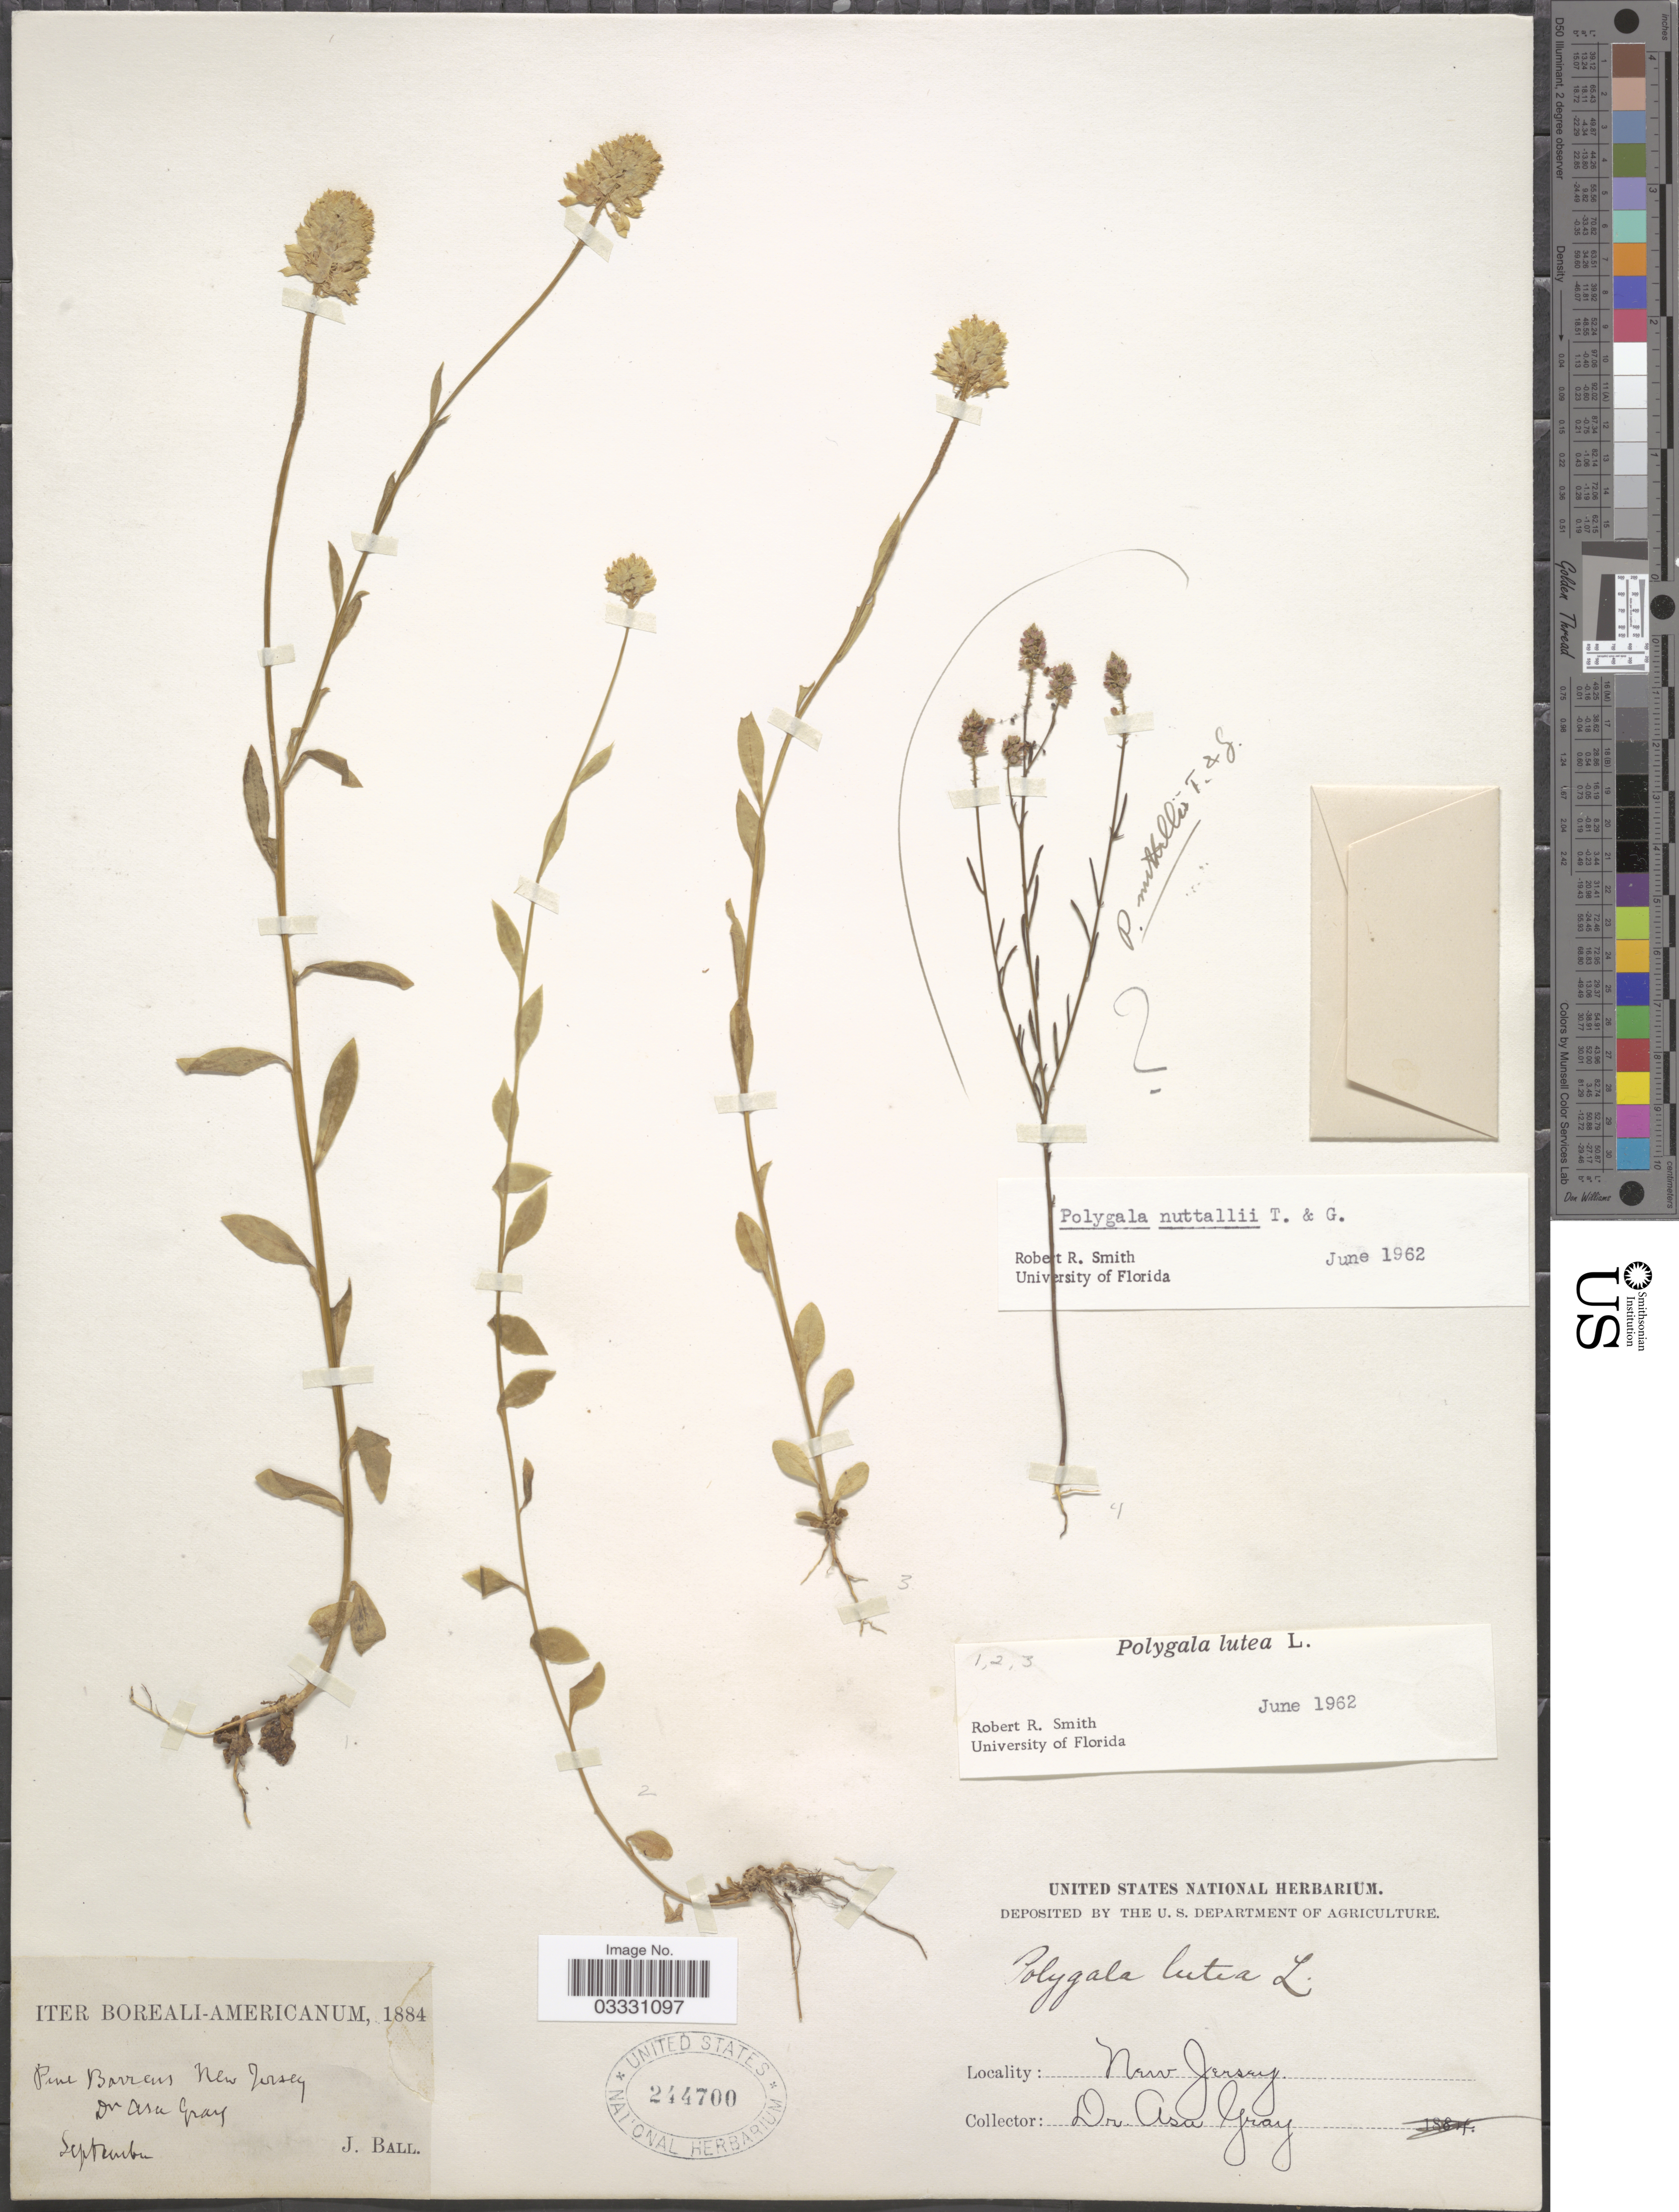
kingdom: Plantae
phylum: Tracheophyta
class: Magnoliopsida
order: Fabales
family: Polygalaceae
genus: Polygala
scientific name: Polygala lutea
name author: L.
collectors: A. Gray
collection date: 1884-09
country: United States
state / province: New Jersey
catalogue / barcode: US 244700